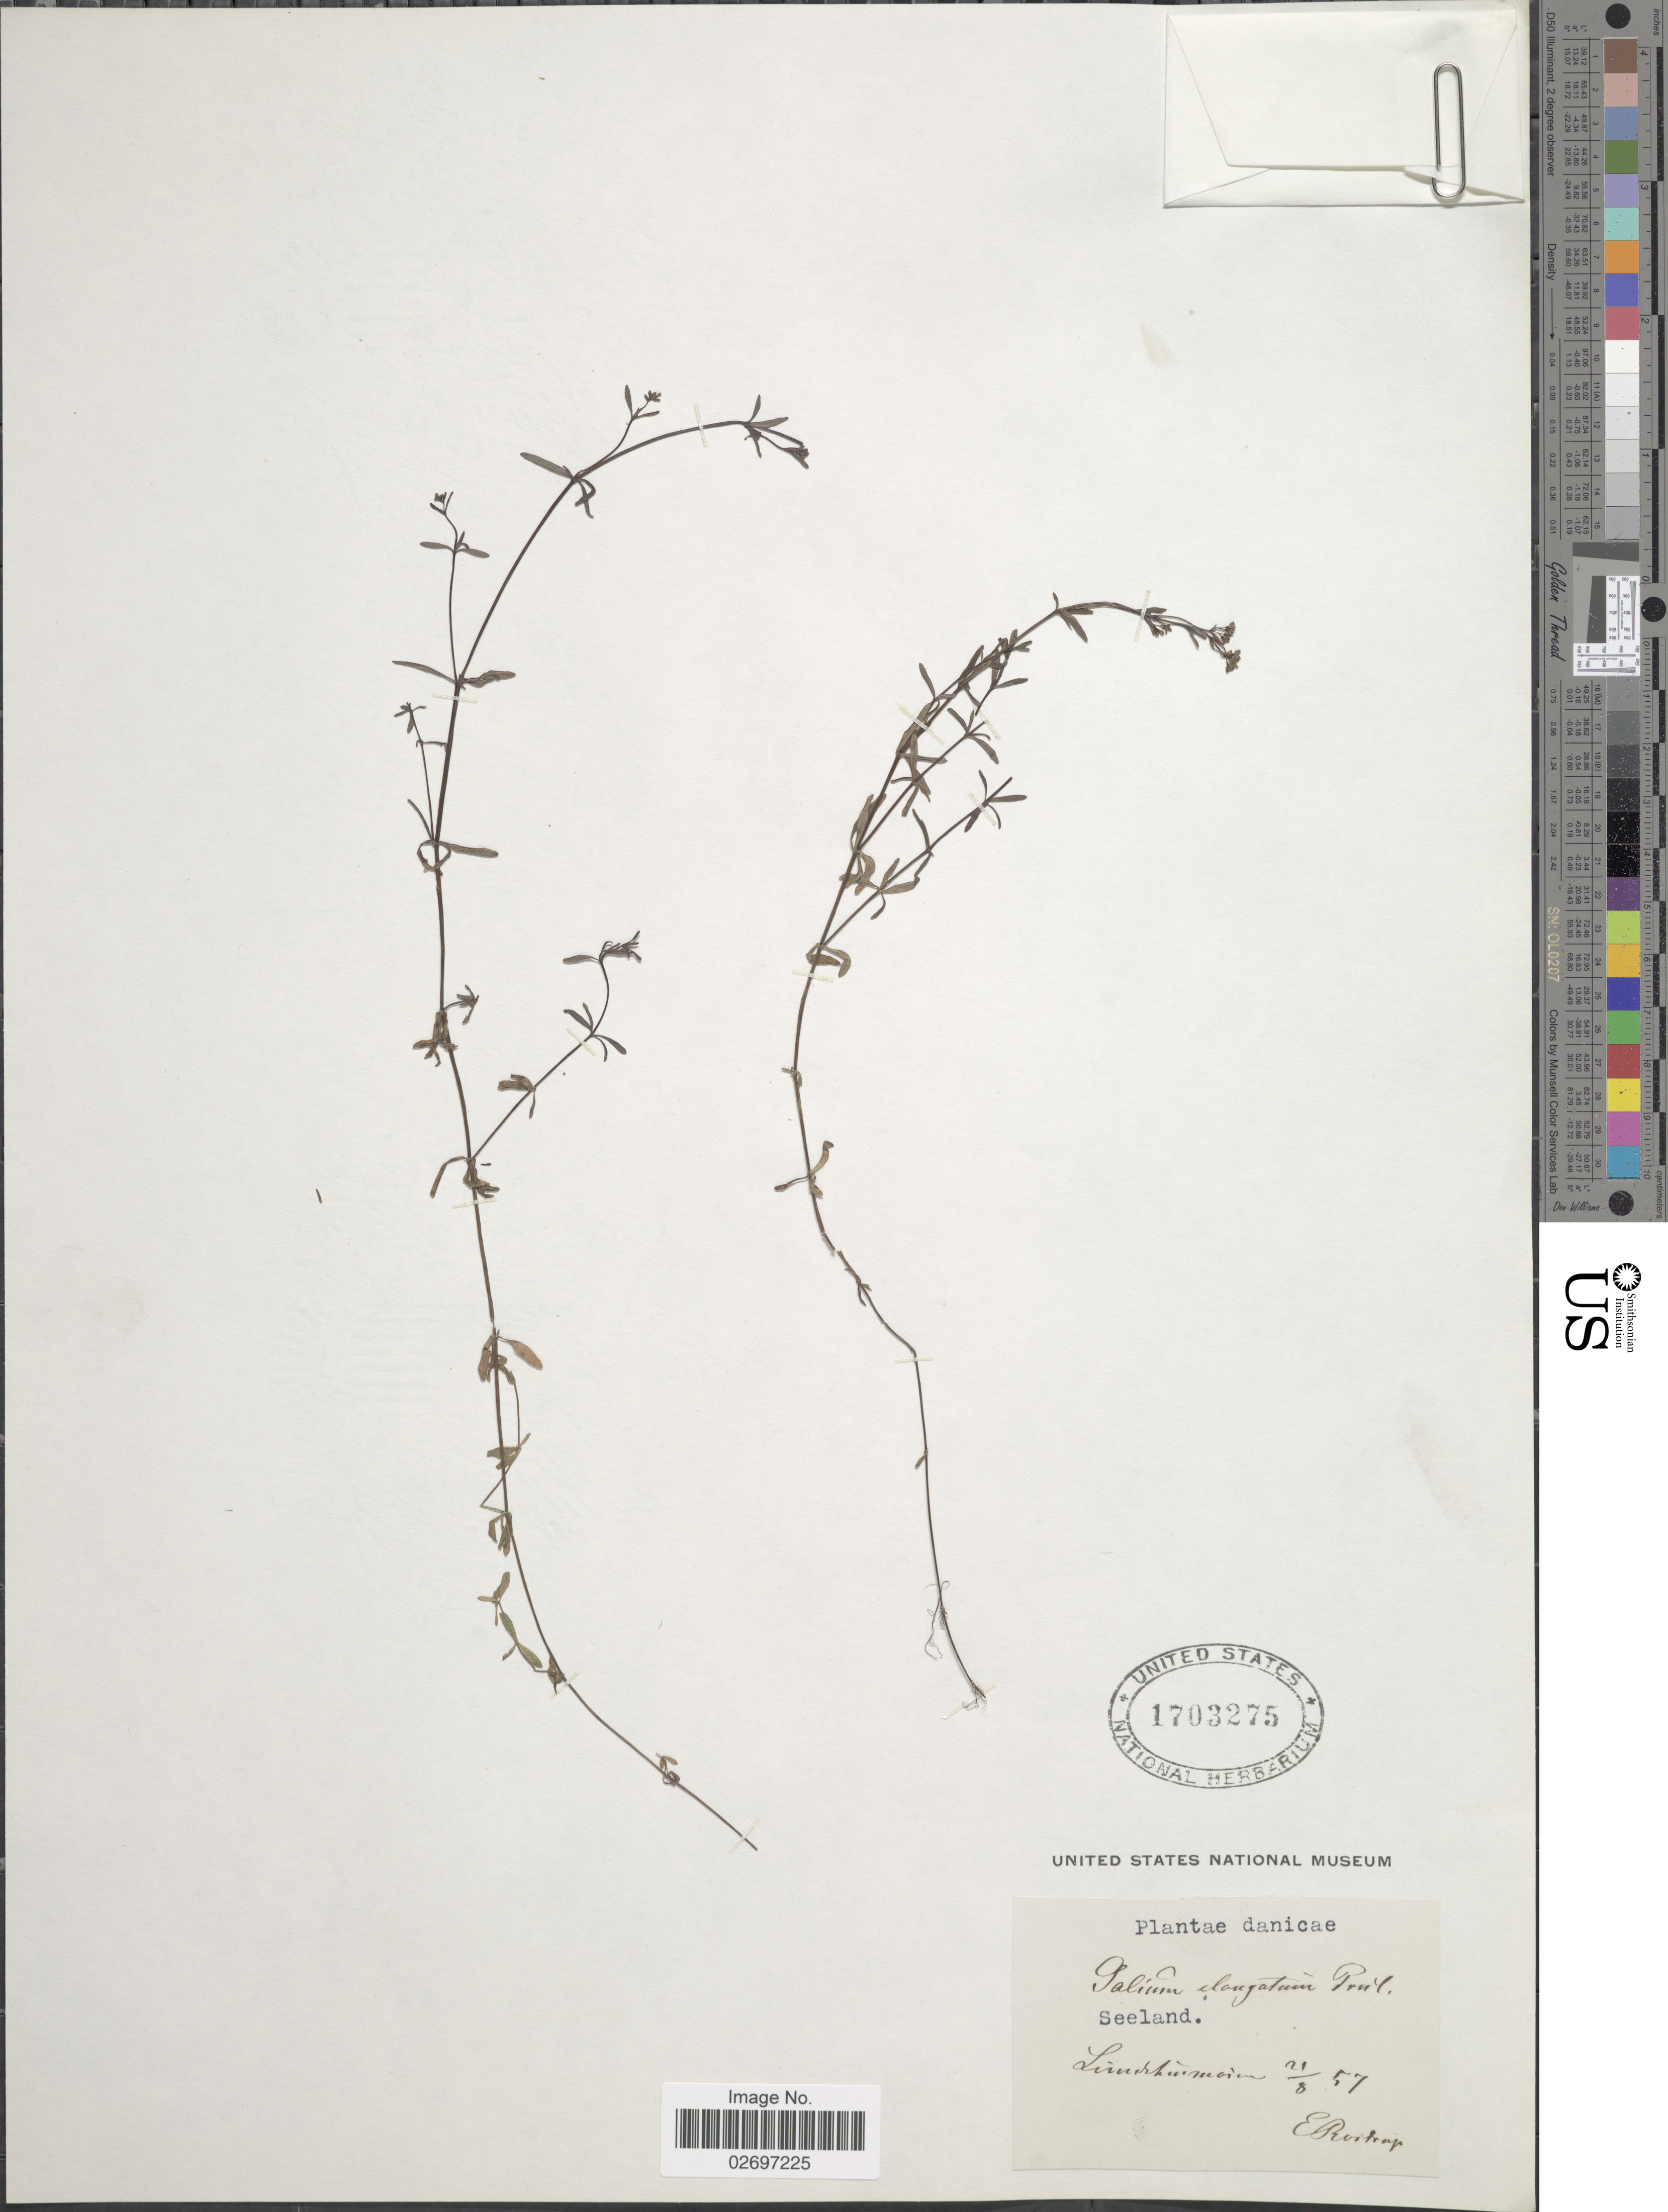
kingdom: Plantae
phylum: Tracheophyta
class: Magnoliopsida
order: Gentianales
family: Rubiaceae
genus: Galium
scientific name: Galium elongatum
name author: C. Presl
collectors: E. Rostrup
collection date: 1857-08-21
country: Denmark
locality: Seeland, Lindukuimain [interpreted]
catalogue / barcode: US 1703275